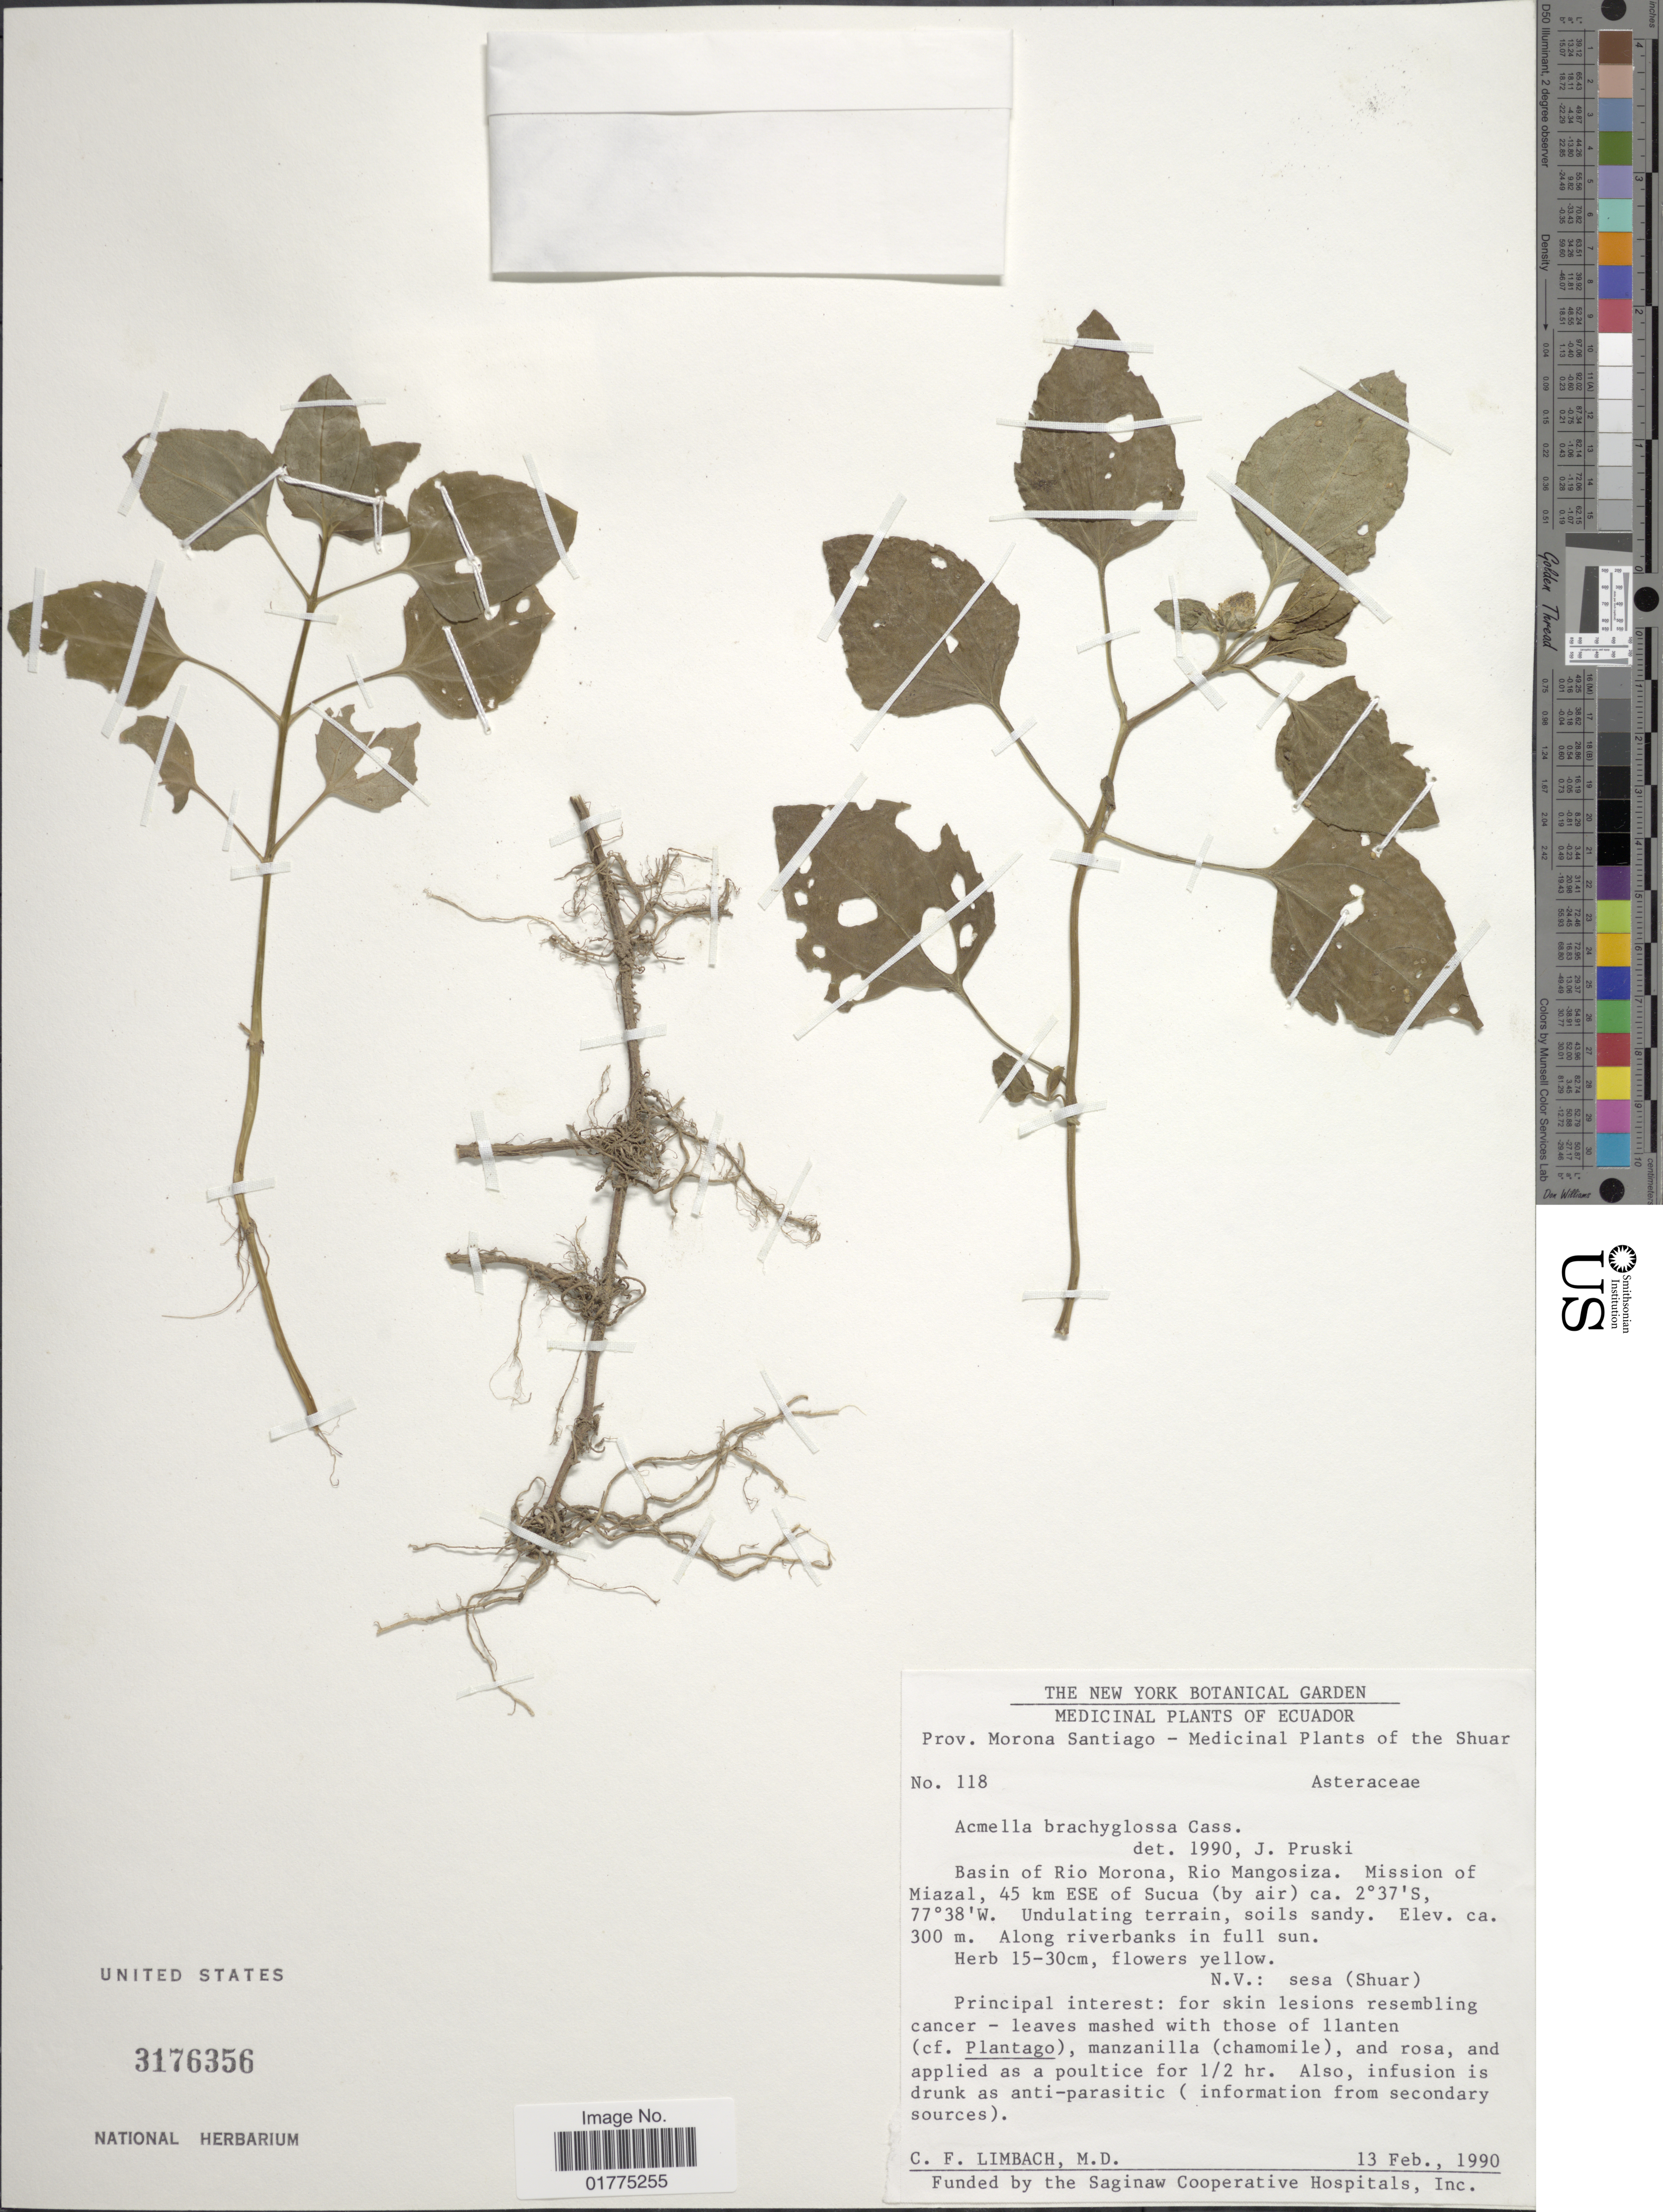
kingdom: Plantae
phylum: Tracheophyta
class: Magnoliopsida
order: Asterales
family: Asteraceae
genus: Acmella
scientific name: Acmella brachyglossa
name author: Cass.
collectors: C. Limbach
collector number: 118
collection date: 1990-02-13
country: Ecuador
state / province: Morona-Santiago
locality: Prov. Morona Santiago - Medicinal Plants of the Shuar, Basin of Rio Morona, Rio Mangosiza, Mission of Miazal, 45 km ESE of Sucua (by air)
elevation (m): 300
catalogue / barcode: US 3176356